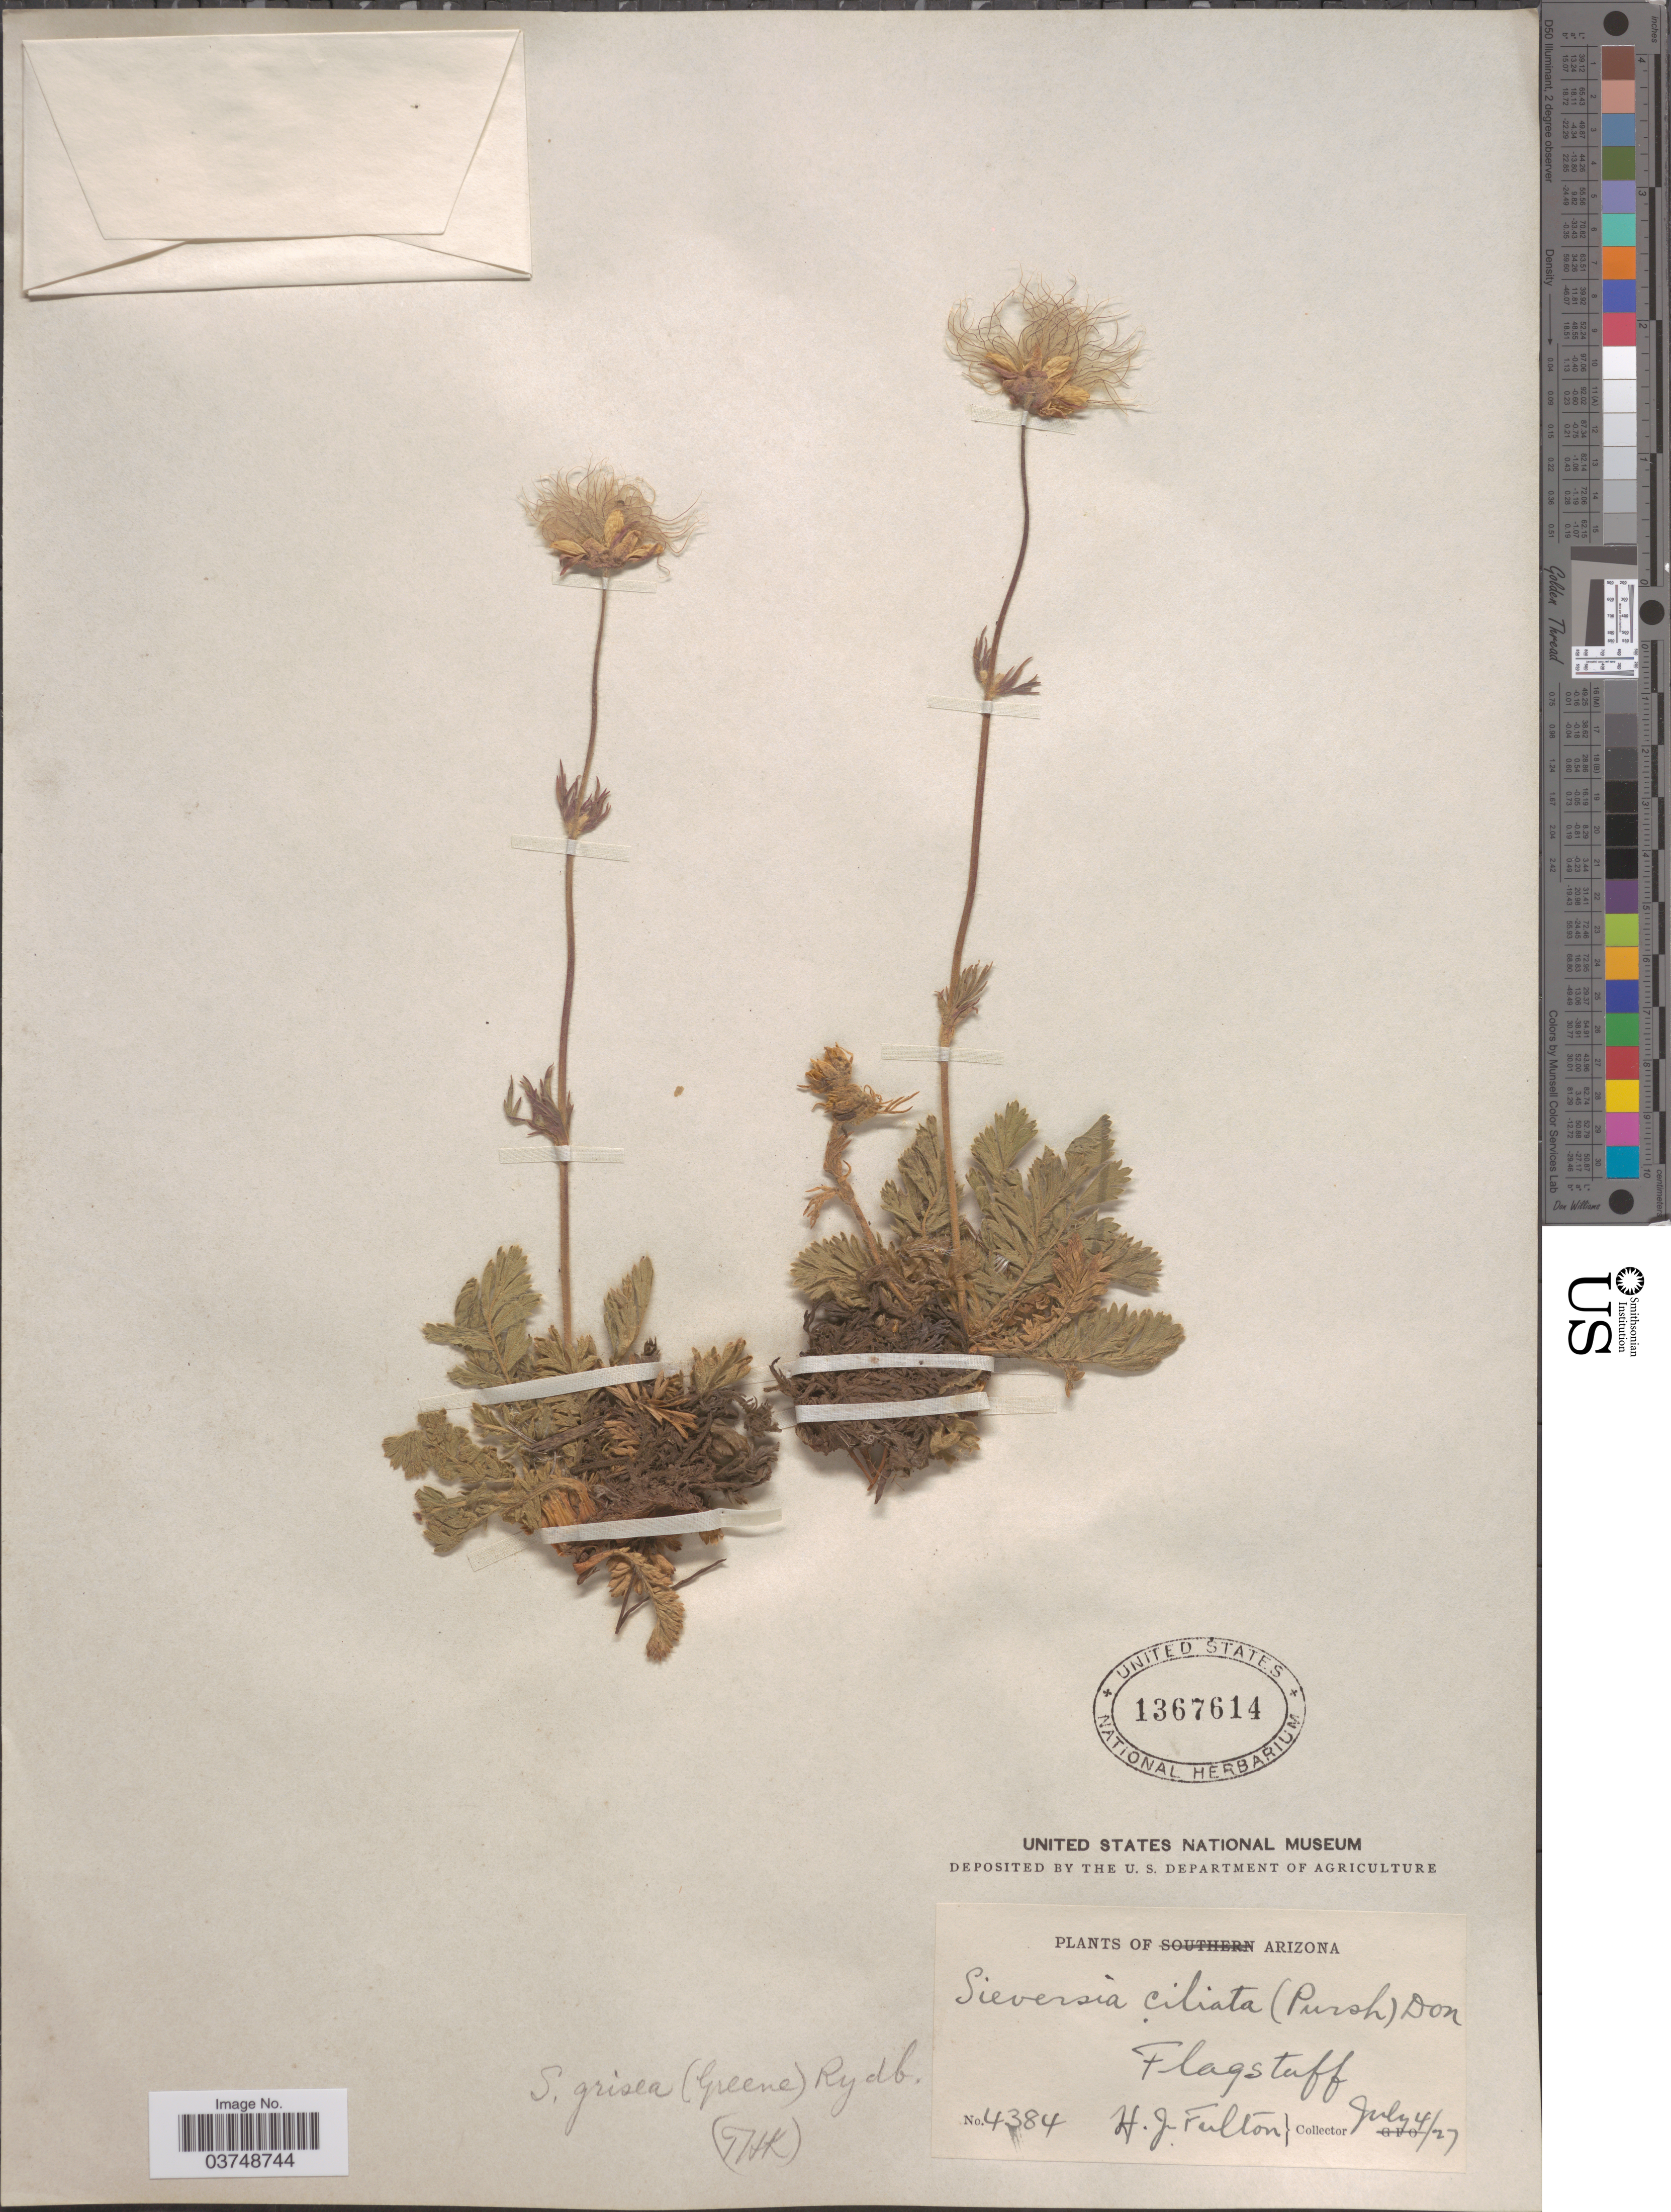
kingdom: Plantae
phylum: Tracheophyta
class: Magnoliopsida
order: Rosales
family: Rosaceae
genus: Geum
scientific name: Geum triflorum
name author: Pursh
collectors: H. Fulton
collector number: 4384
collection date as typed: Transcribed d/m/y: 4/7/27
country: United States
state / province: Arizona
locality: Flagstaff.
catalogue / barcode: US 1367614